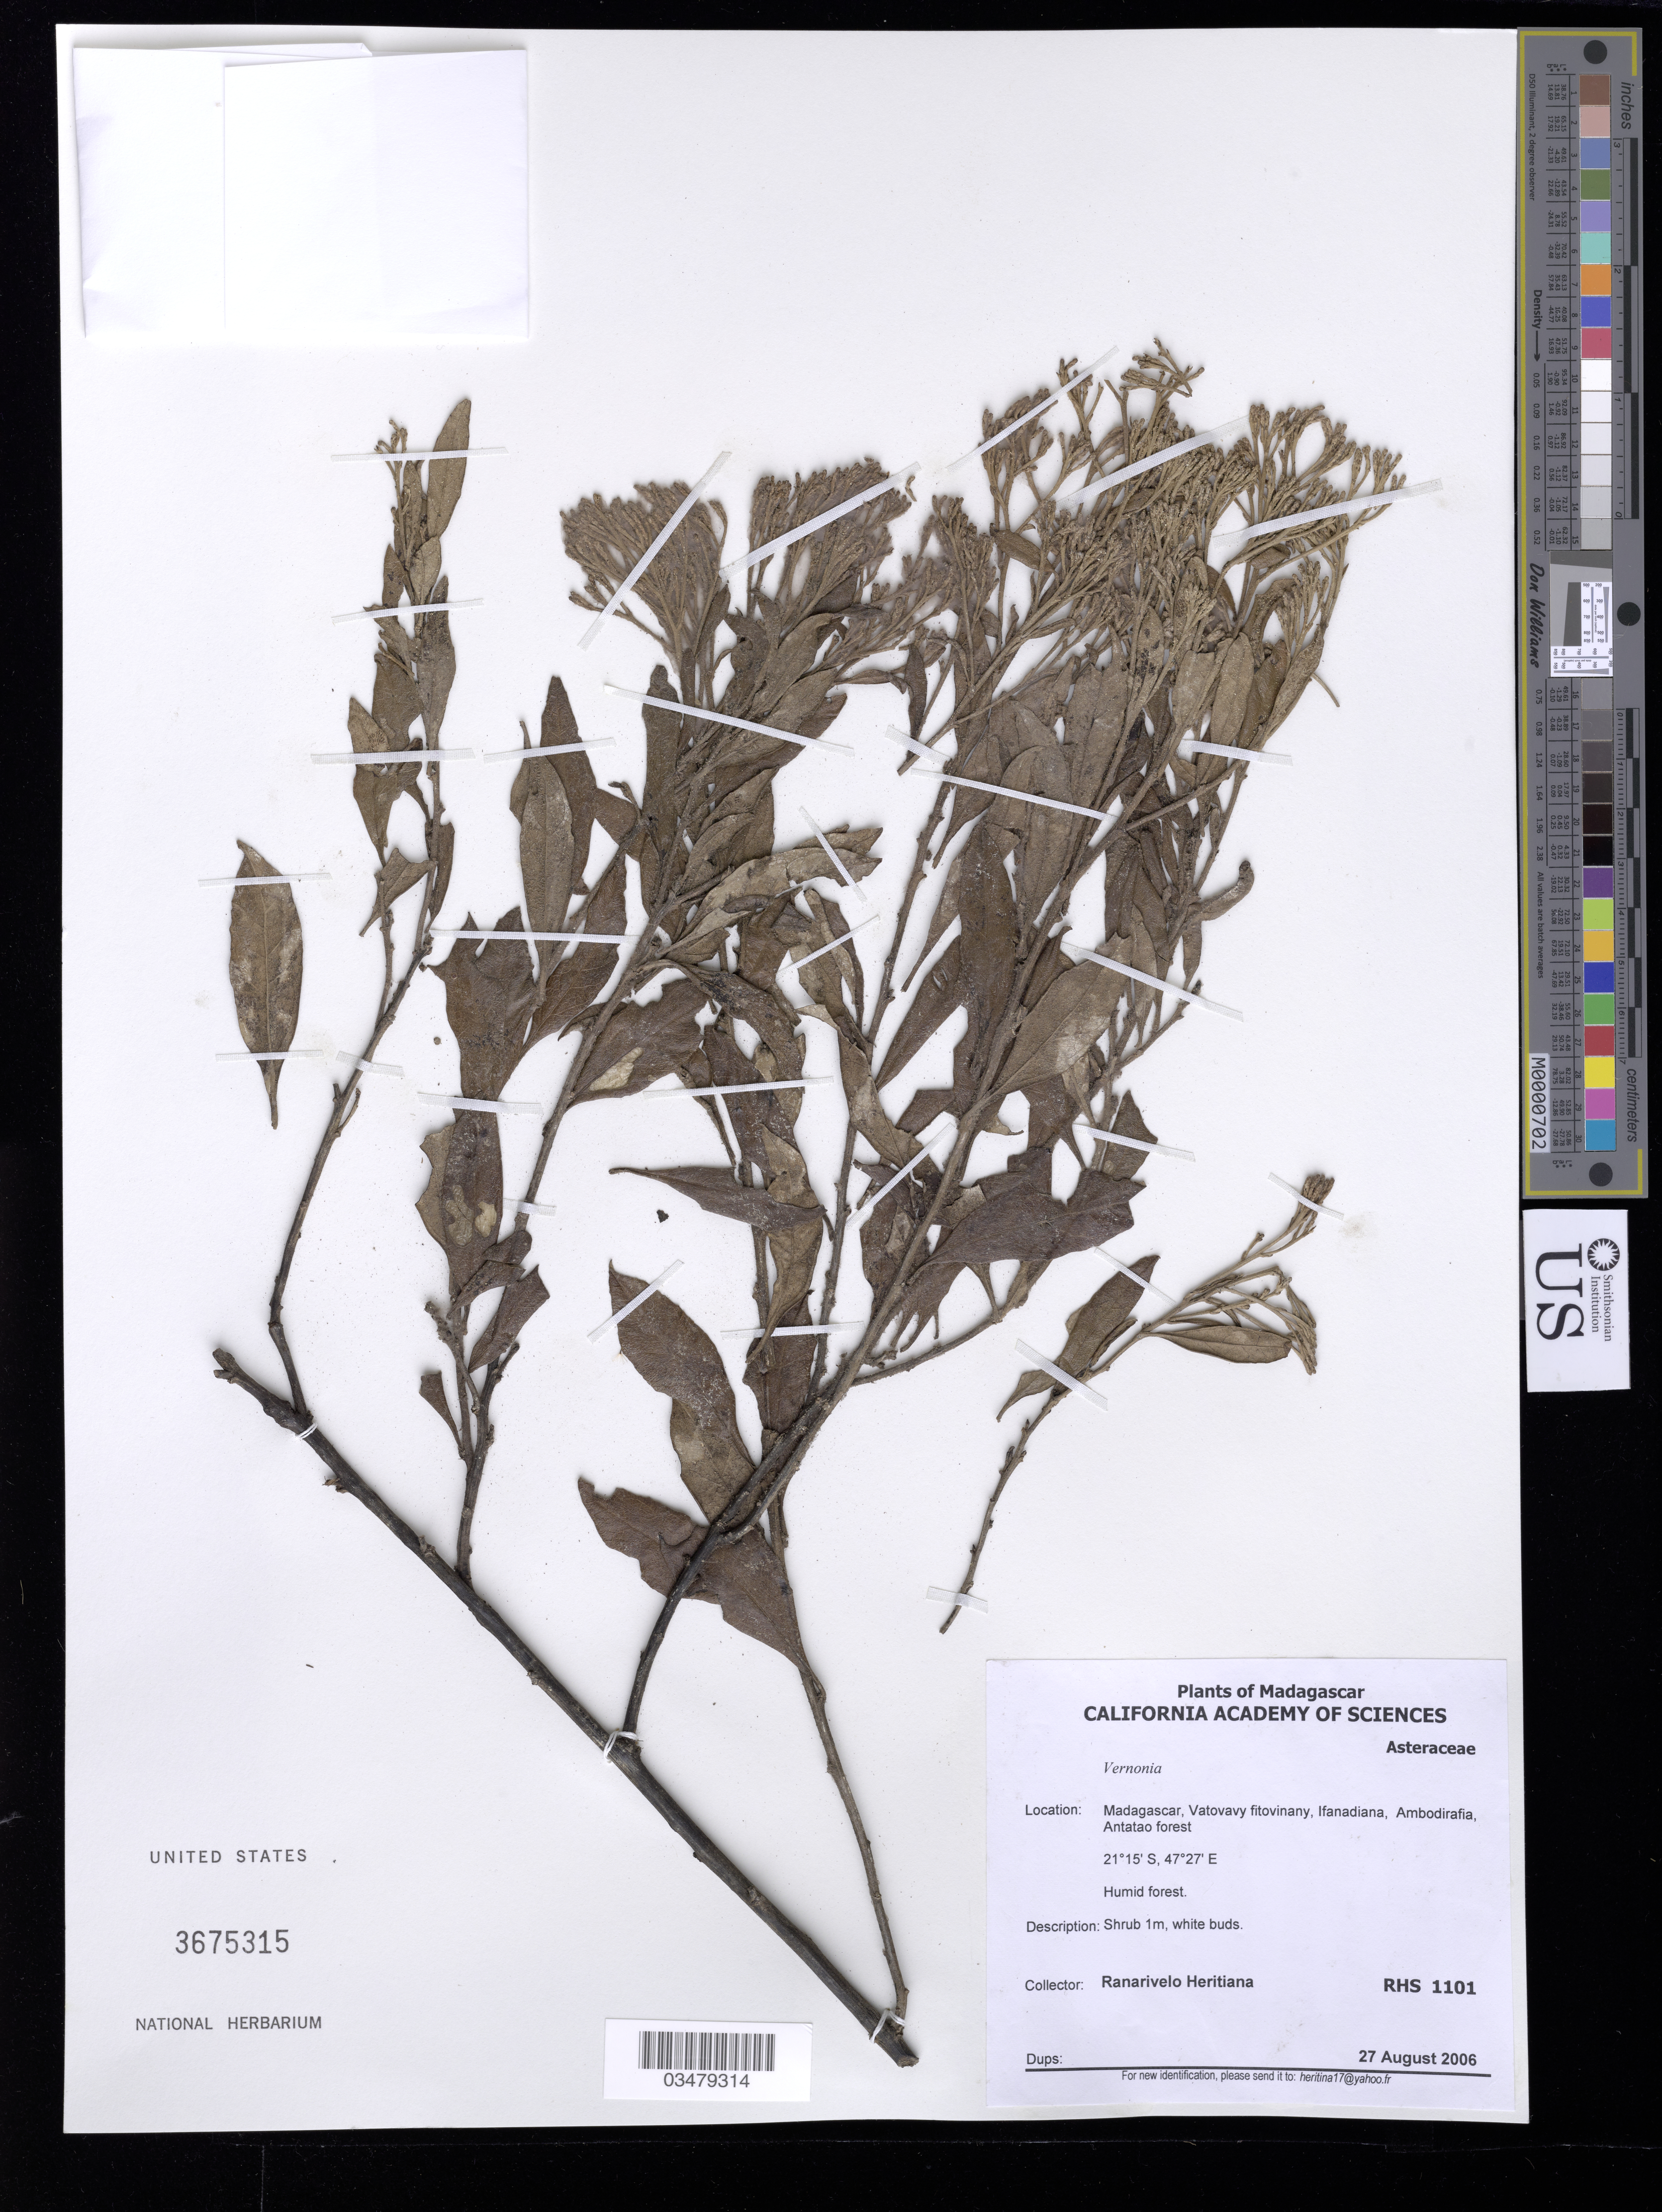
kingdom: Plantae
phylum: Tracheophyta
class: Magnoliopsida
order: Asterales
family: Asteraceae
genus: Vernonia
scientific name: Vernonia sp.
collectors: R. Heritiana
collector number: RHS 1101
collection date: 2006-08-27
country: Madagascar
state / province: Vatovavy Fitovinany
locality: Ifanadiana, Ambodirafia, Antatao forest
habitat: Humid forest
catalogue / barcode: US 3675315